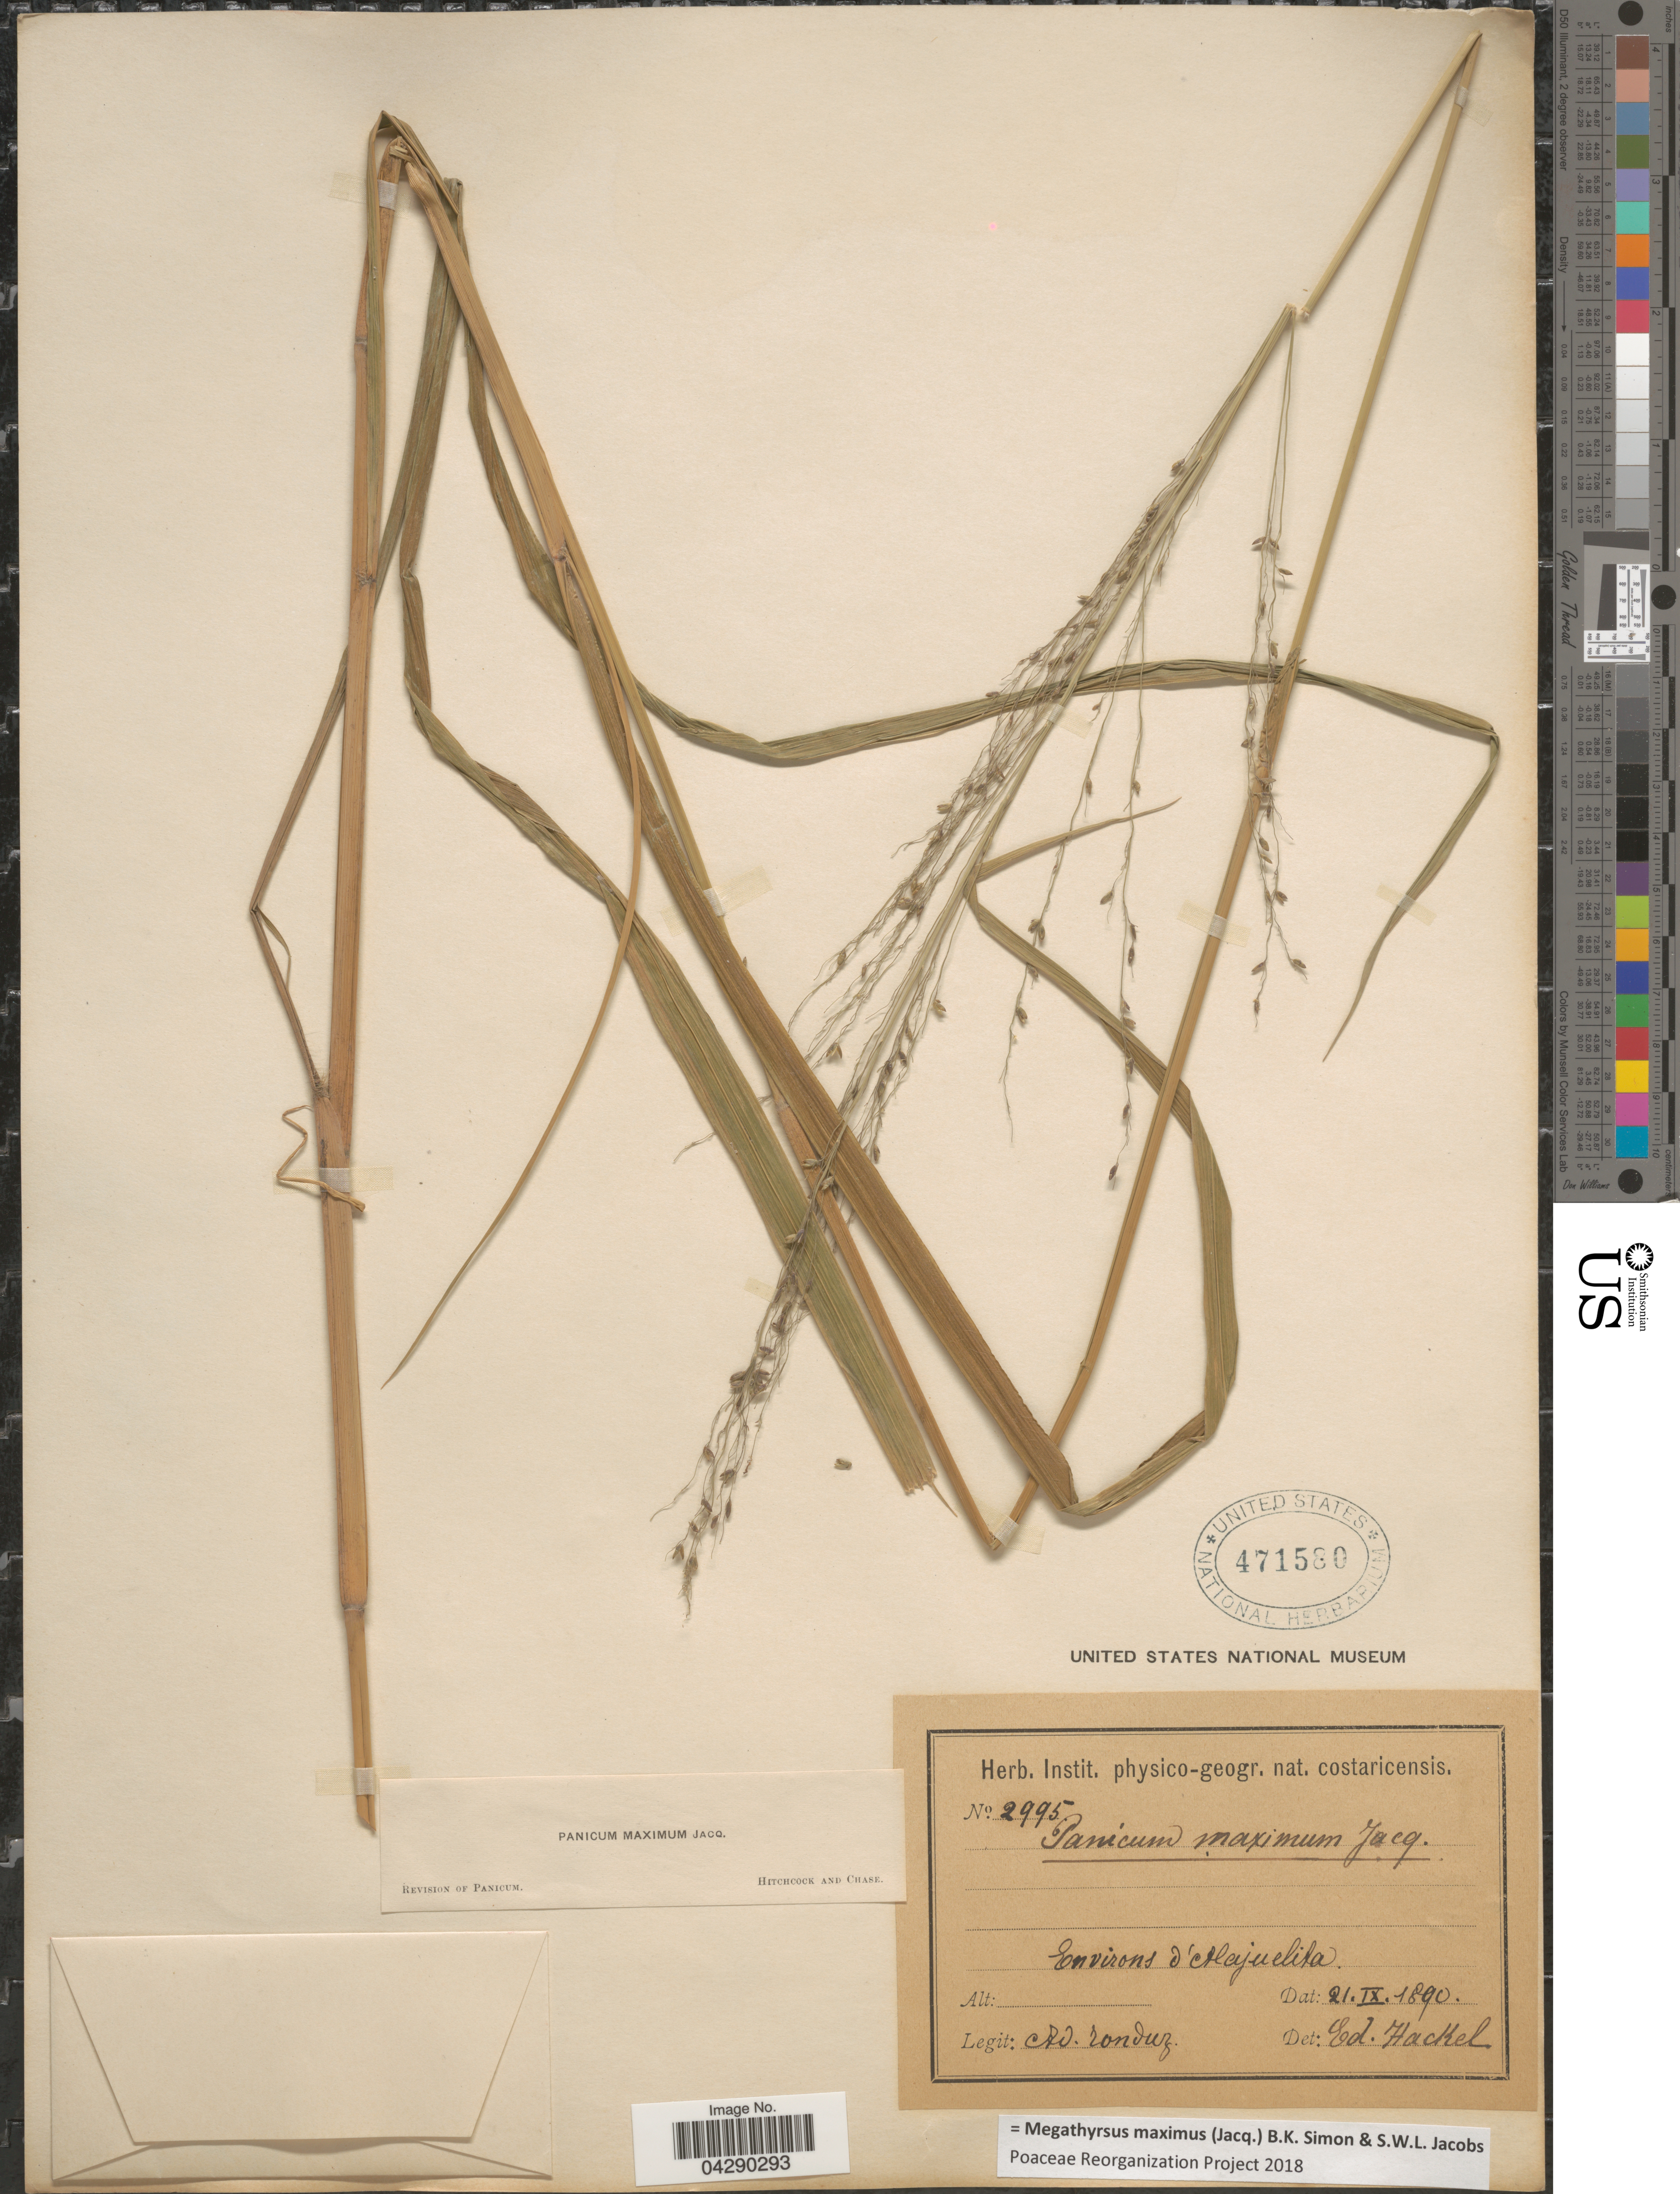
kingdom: Plantae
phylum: Tracheophyta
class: Liliopsida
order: Poales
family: Poaceae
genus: Megathyrsus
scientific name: Megathyrsus maximus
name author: (Jacq.) B.K. Simon & S.W.L. Jacobs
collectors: A. Tonduz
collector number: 2995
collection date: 1890-09-21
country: Costa Rica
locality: Environs d'Alajuelita.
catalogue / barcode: US 471580